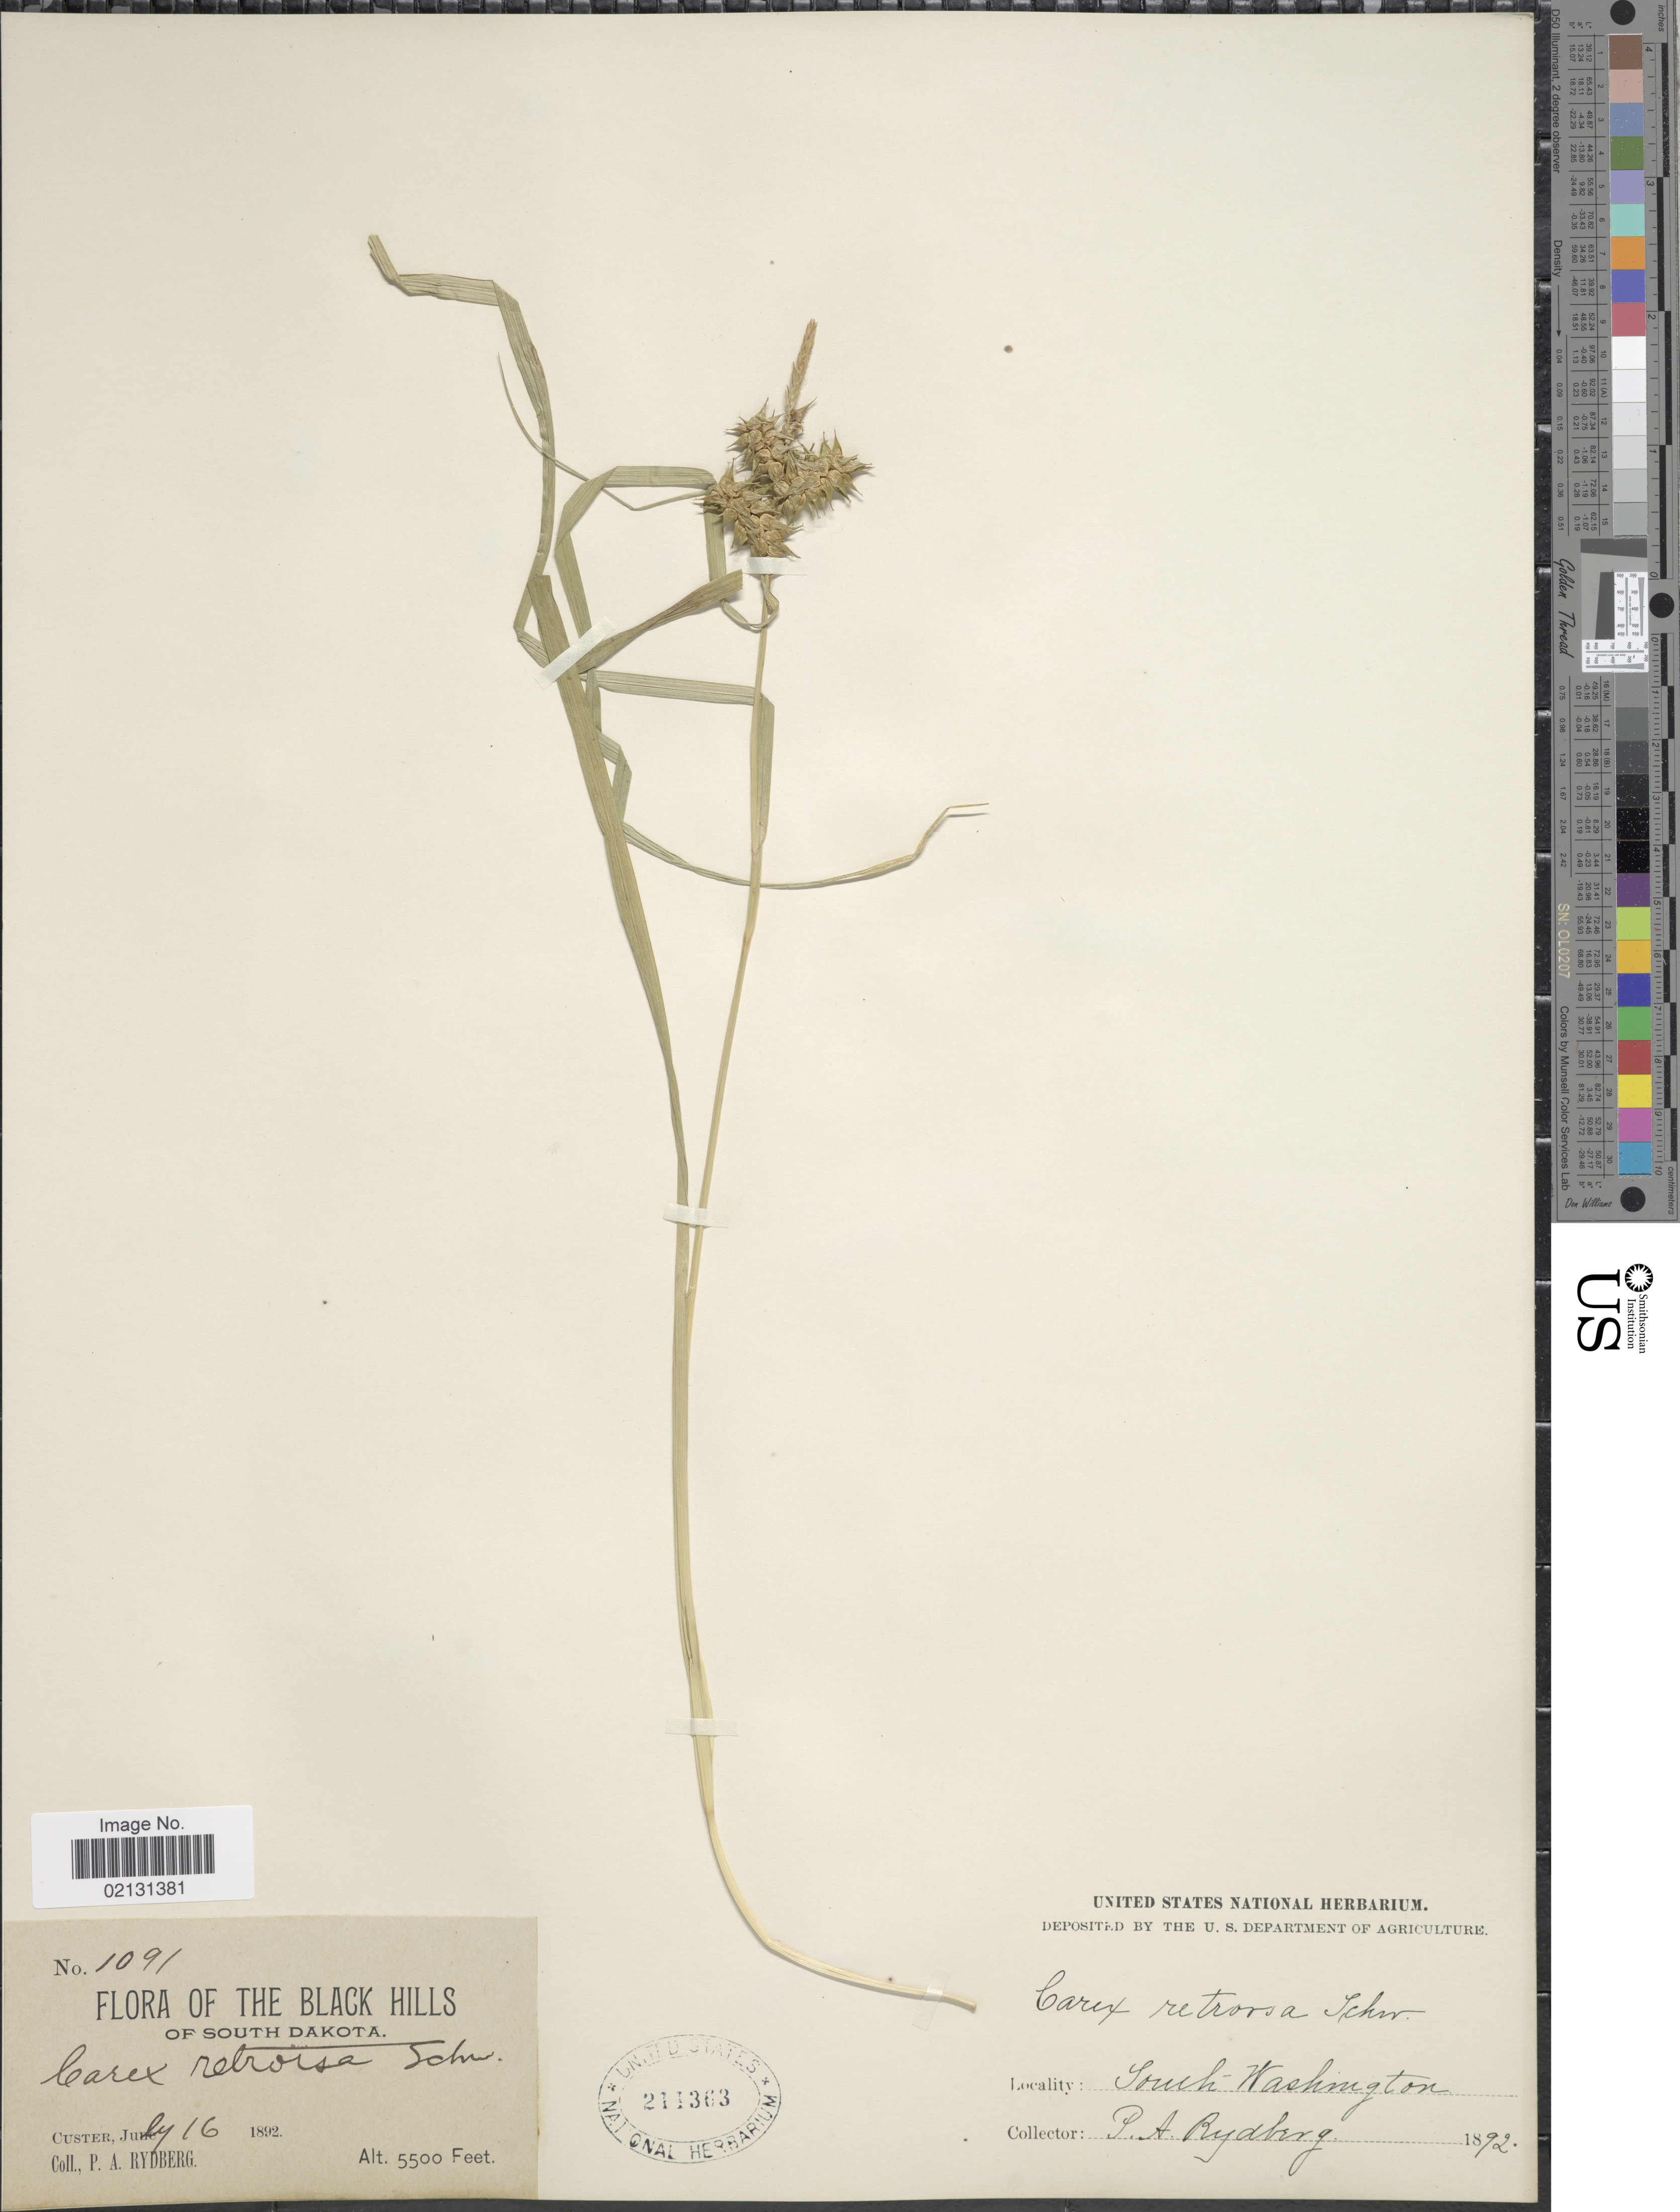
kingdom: Plantae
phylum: Tracheophyta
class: Liliopsida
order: Poales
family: Cyperaceae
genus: Carex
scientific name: Carex retrorsa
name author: Schwein.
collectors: P. A. Rydberg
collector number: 1091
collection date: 1892-07-16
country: United States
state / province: Washington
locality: The Black Hills of South Dakota, Custer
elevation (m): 1676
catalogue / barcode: US 211363